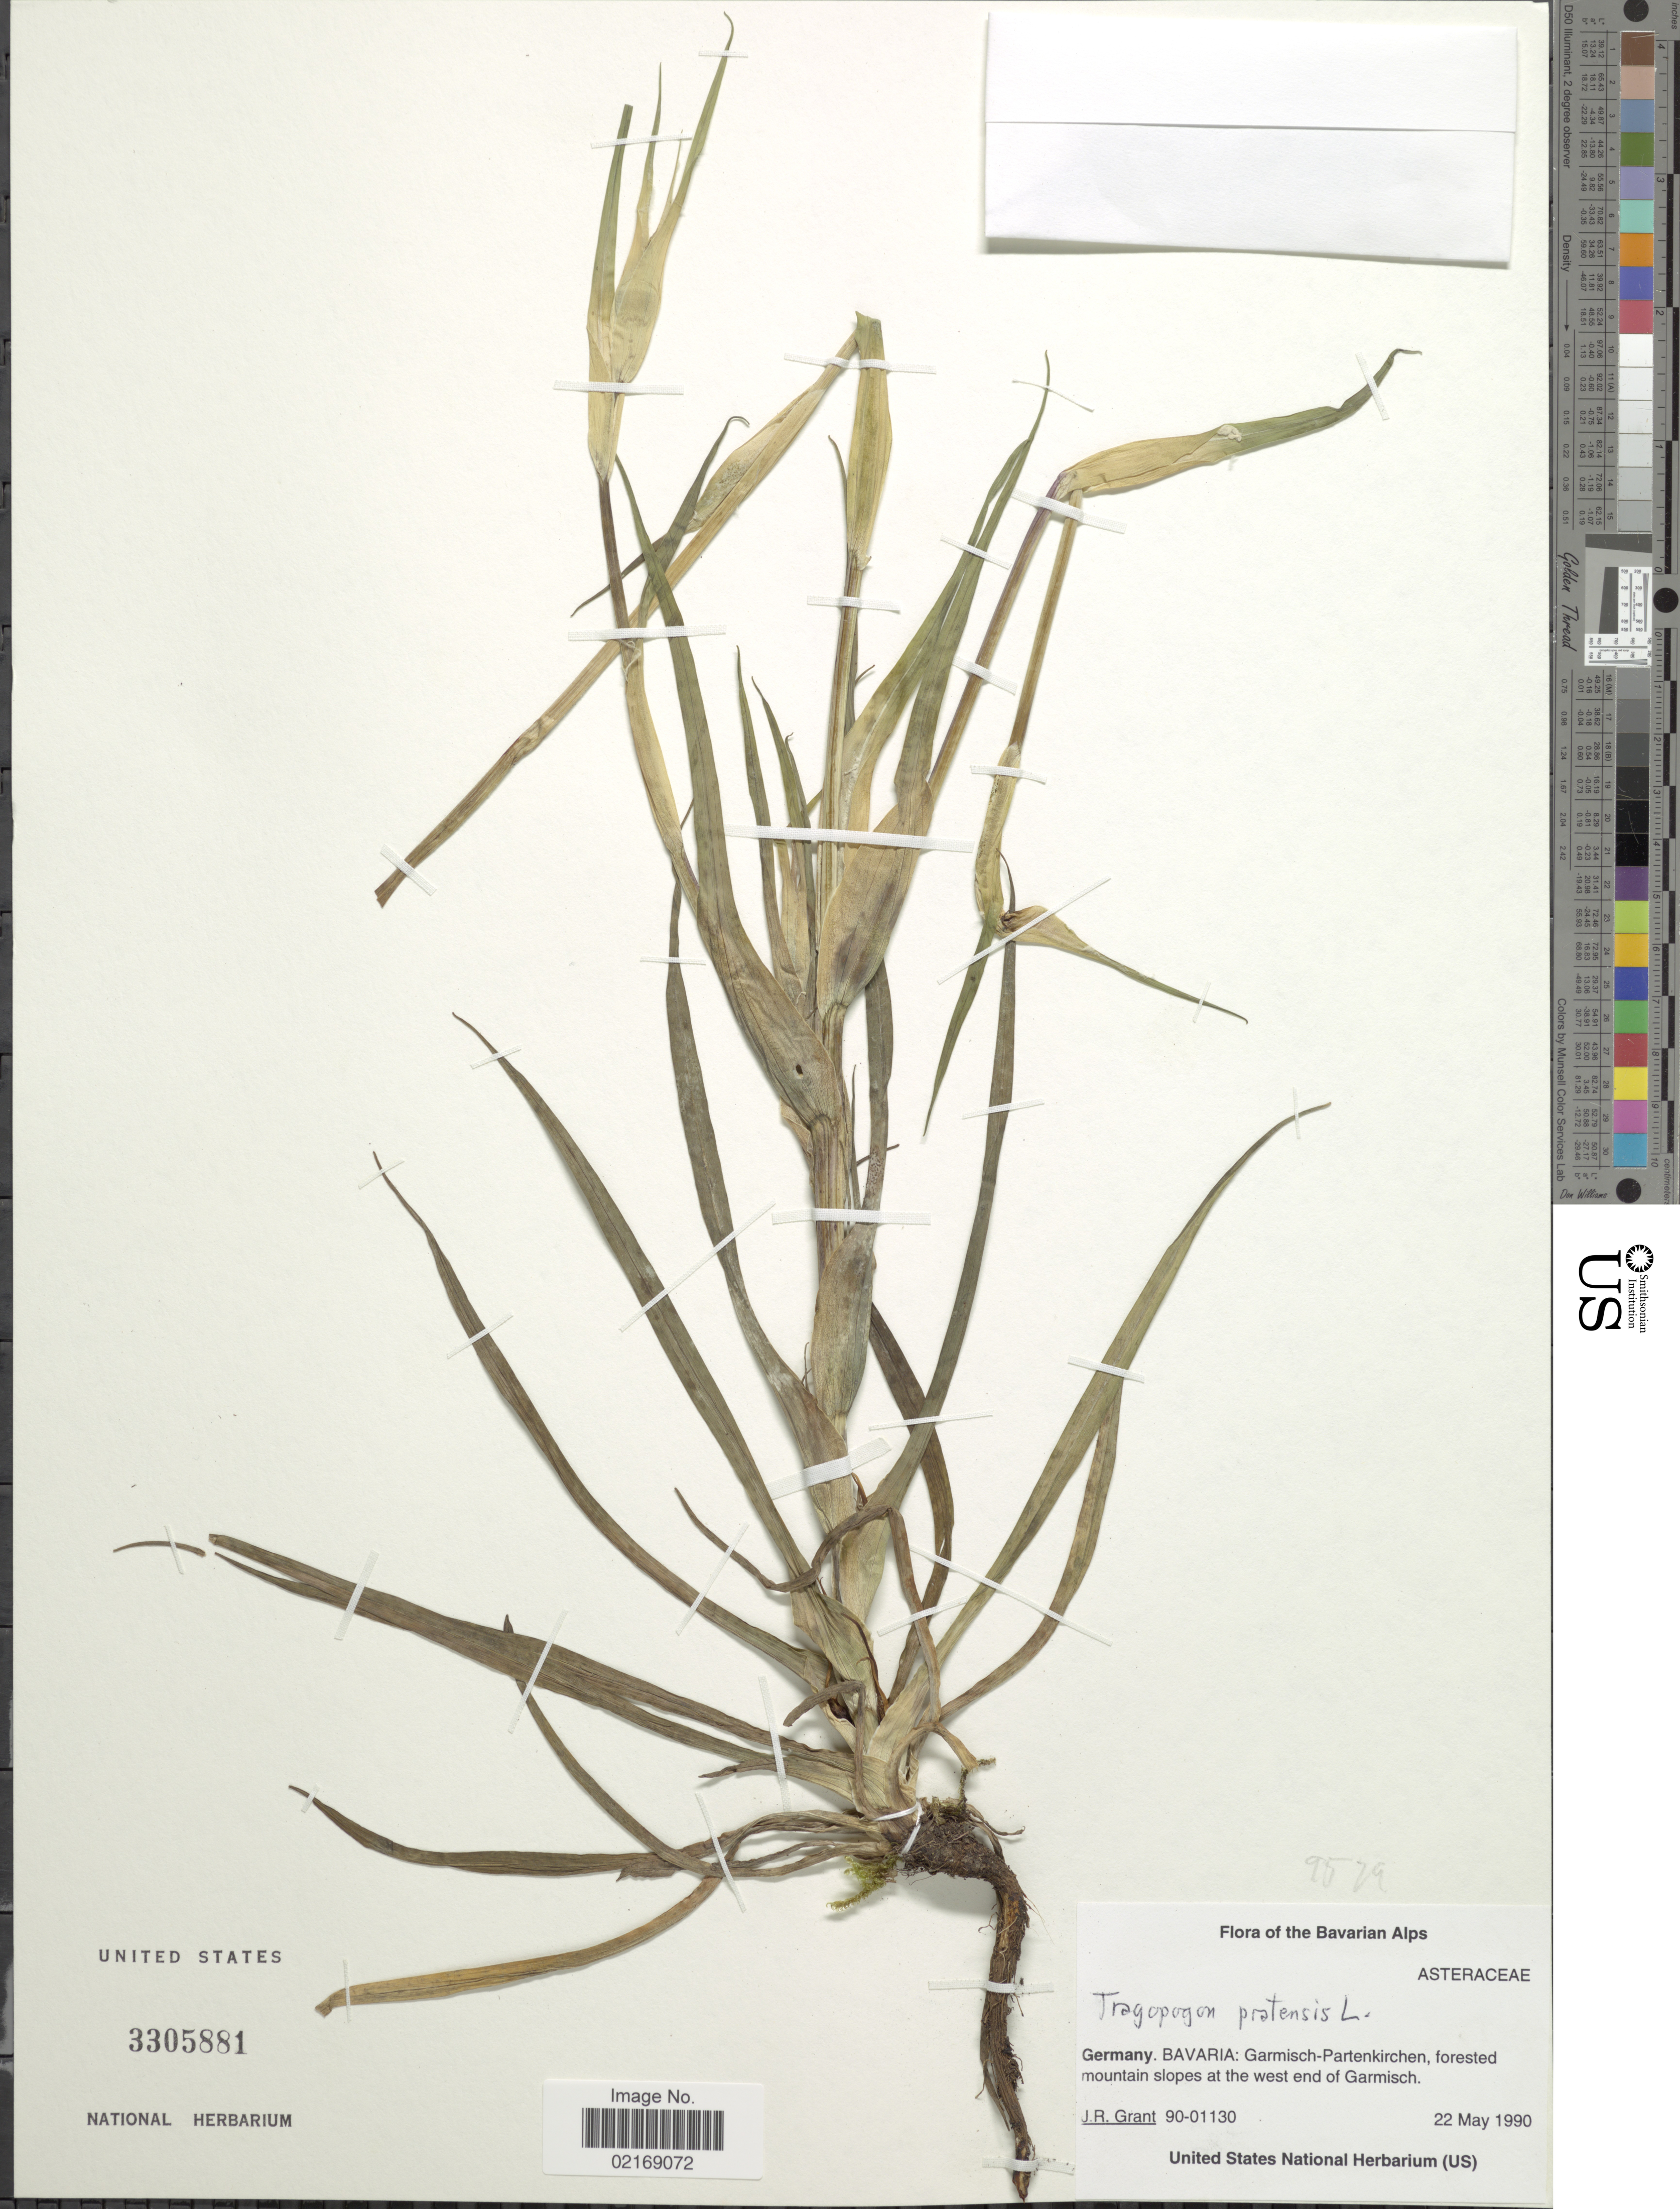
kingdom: Plantae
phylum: Tracheophyta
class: Magnoliopsida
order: Asterales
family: Asteraceae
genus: Tragopogon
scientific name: Tragopogon pratensis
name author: L.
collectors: J. Grant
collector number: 90-01130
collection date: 1990-05-22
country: Germany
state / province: Bayern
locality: Bavarian Alps. Bavaria: Garmisch-Partenkirchen, at west end of Garmisch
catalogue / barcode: US 3305881